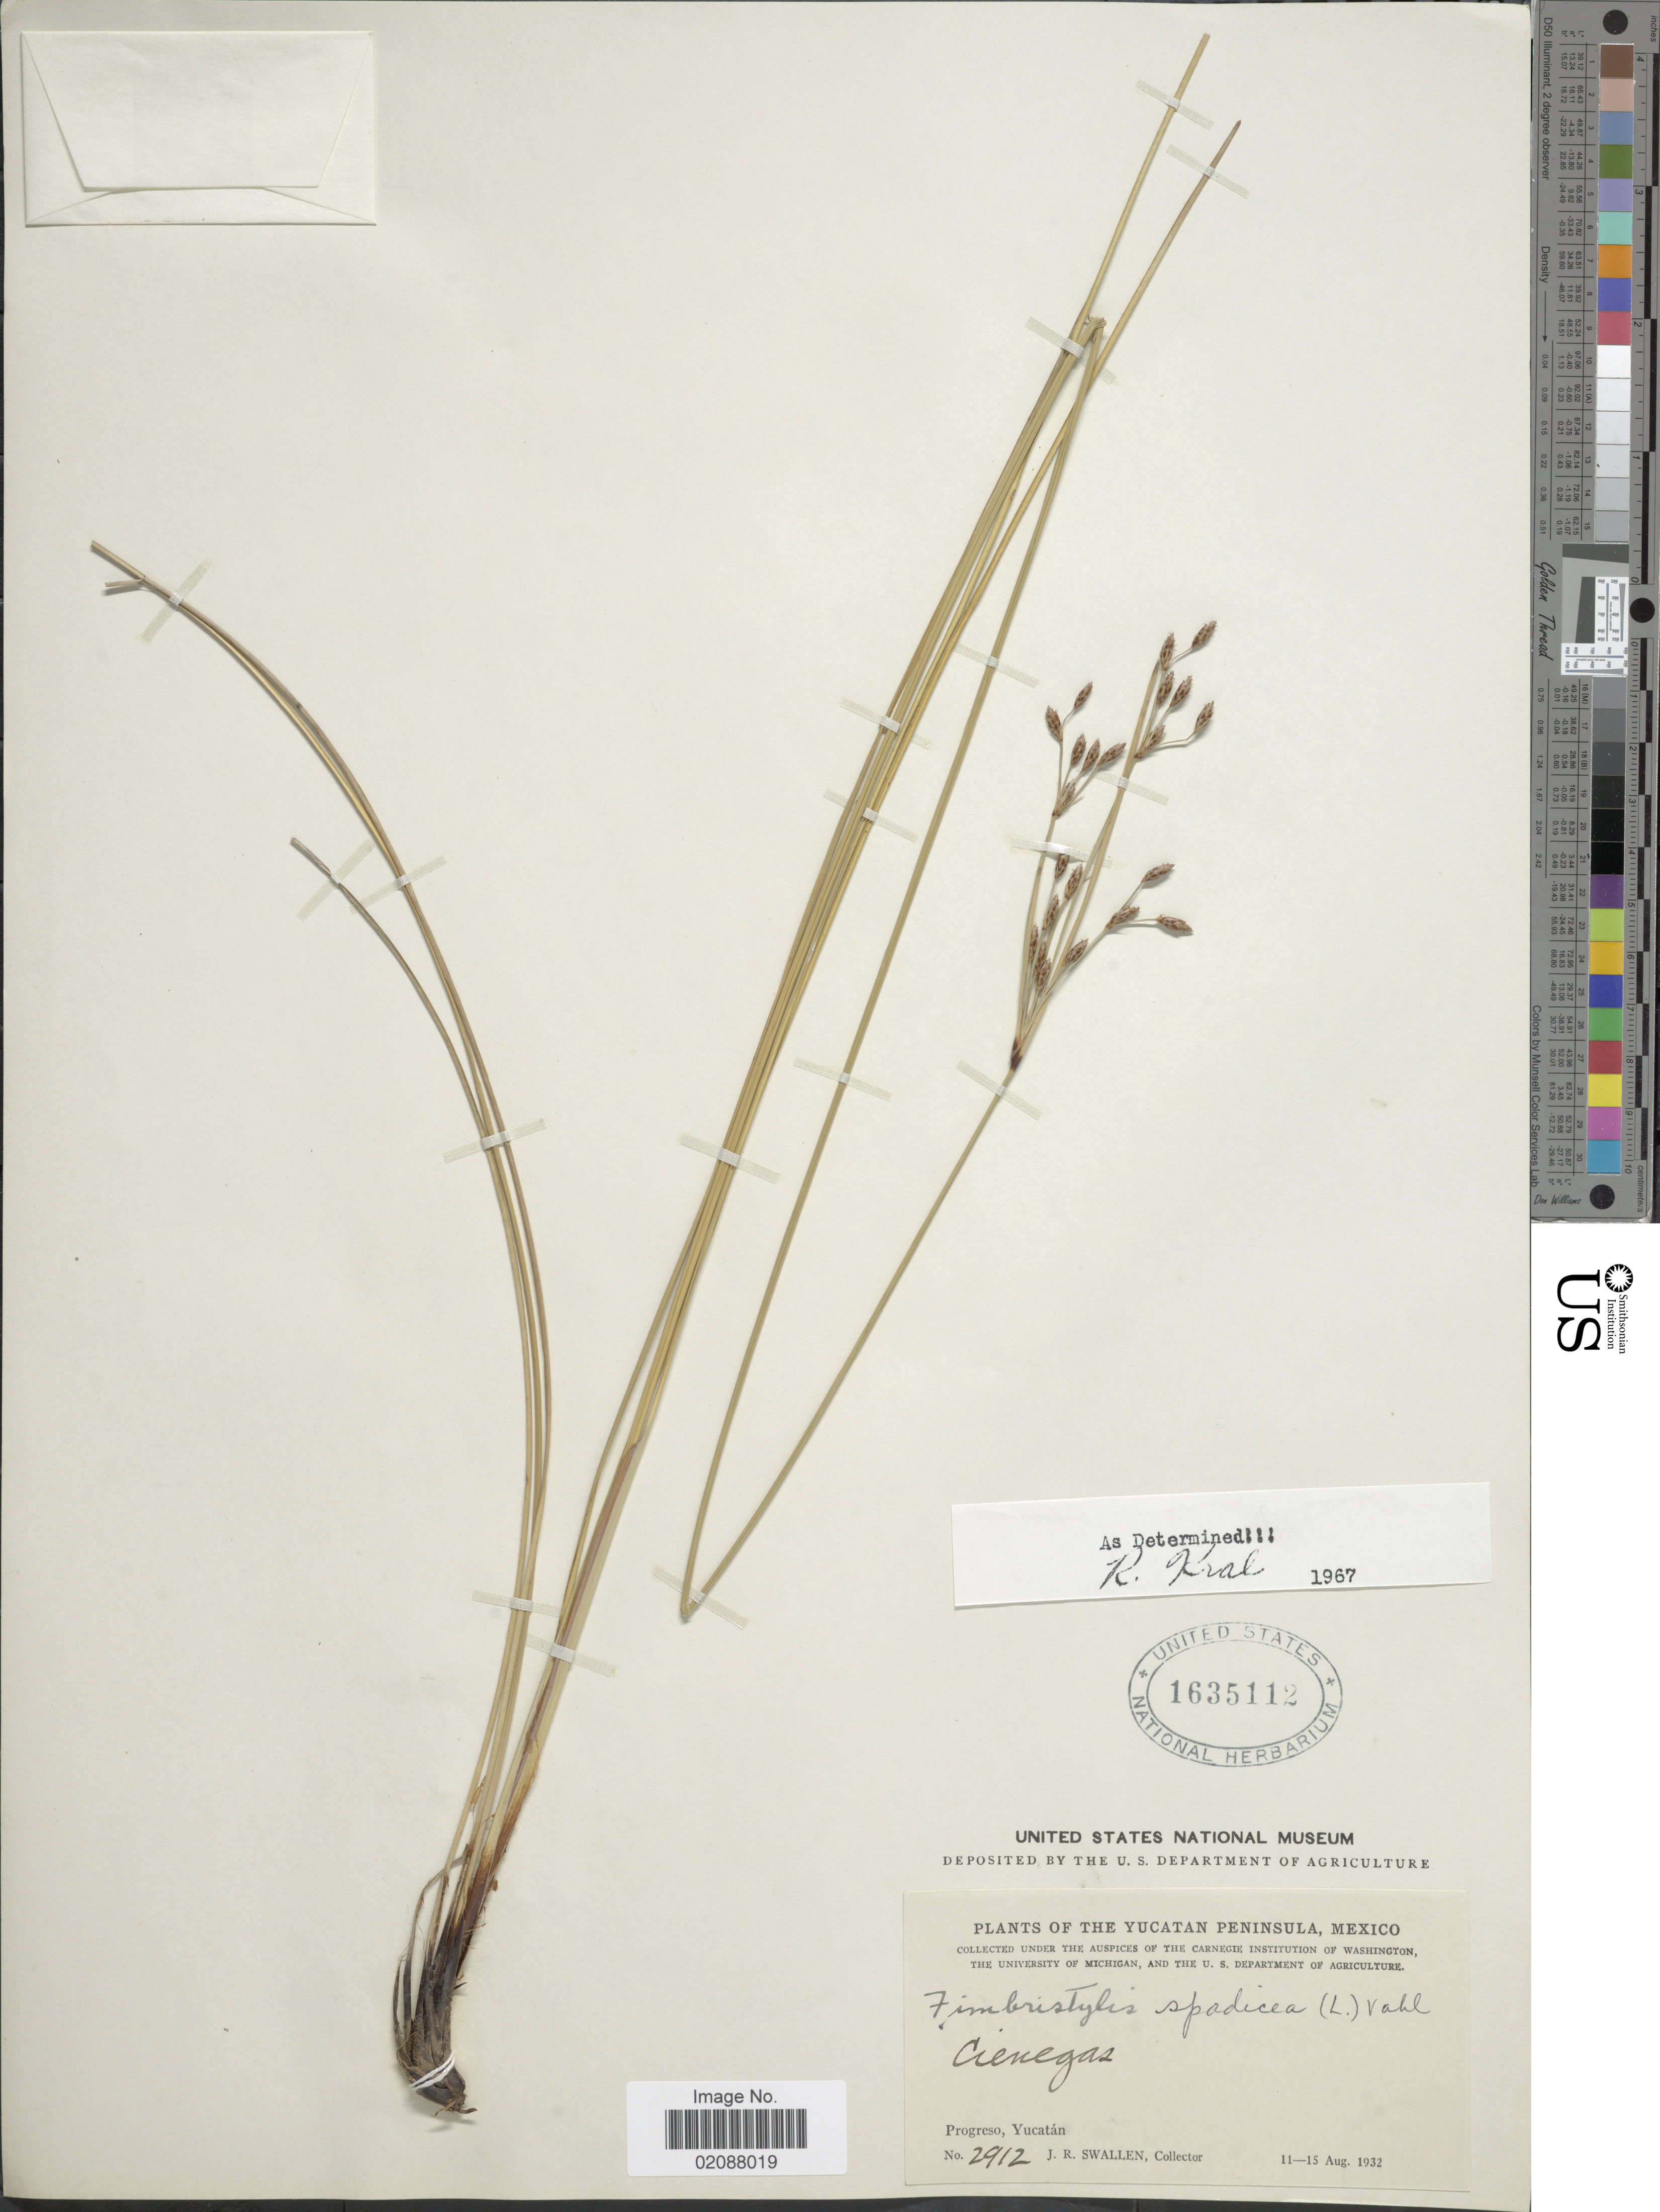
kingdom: Plantae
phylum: Tracheophyta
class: Liliopsida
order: Poales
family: Cyperaceae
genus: Fimbristylis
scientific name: Fimbristylis spadicea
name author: (L.) Vahl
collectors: J. R. Swallen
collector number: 2912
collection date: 1932-08-11/1932-08-15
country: Mexico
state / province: Yucatán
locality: Yucatan Peninsula, Cienegas, Pogreso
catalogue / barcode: US 1635112